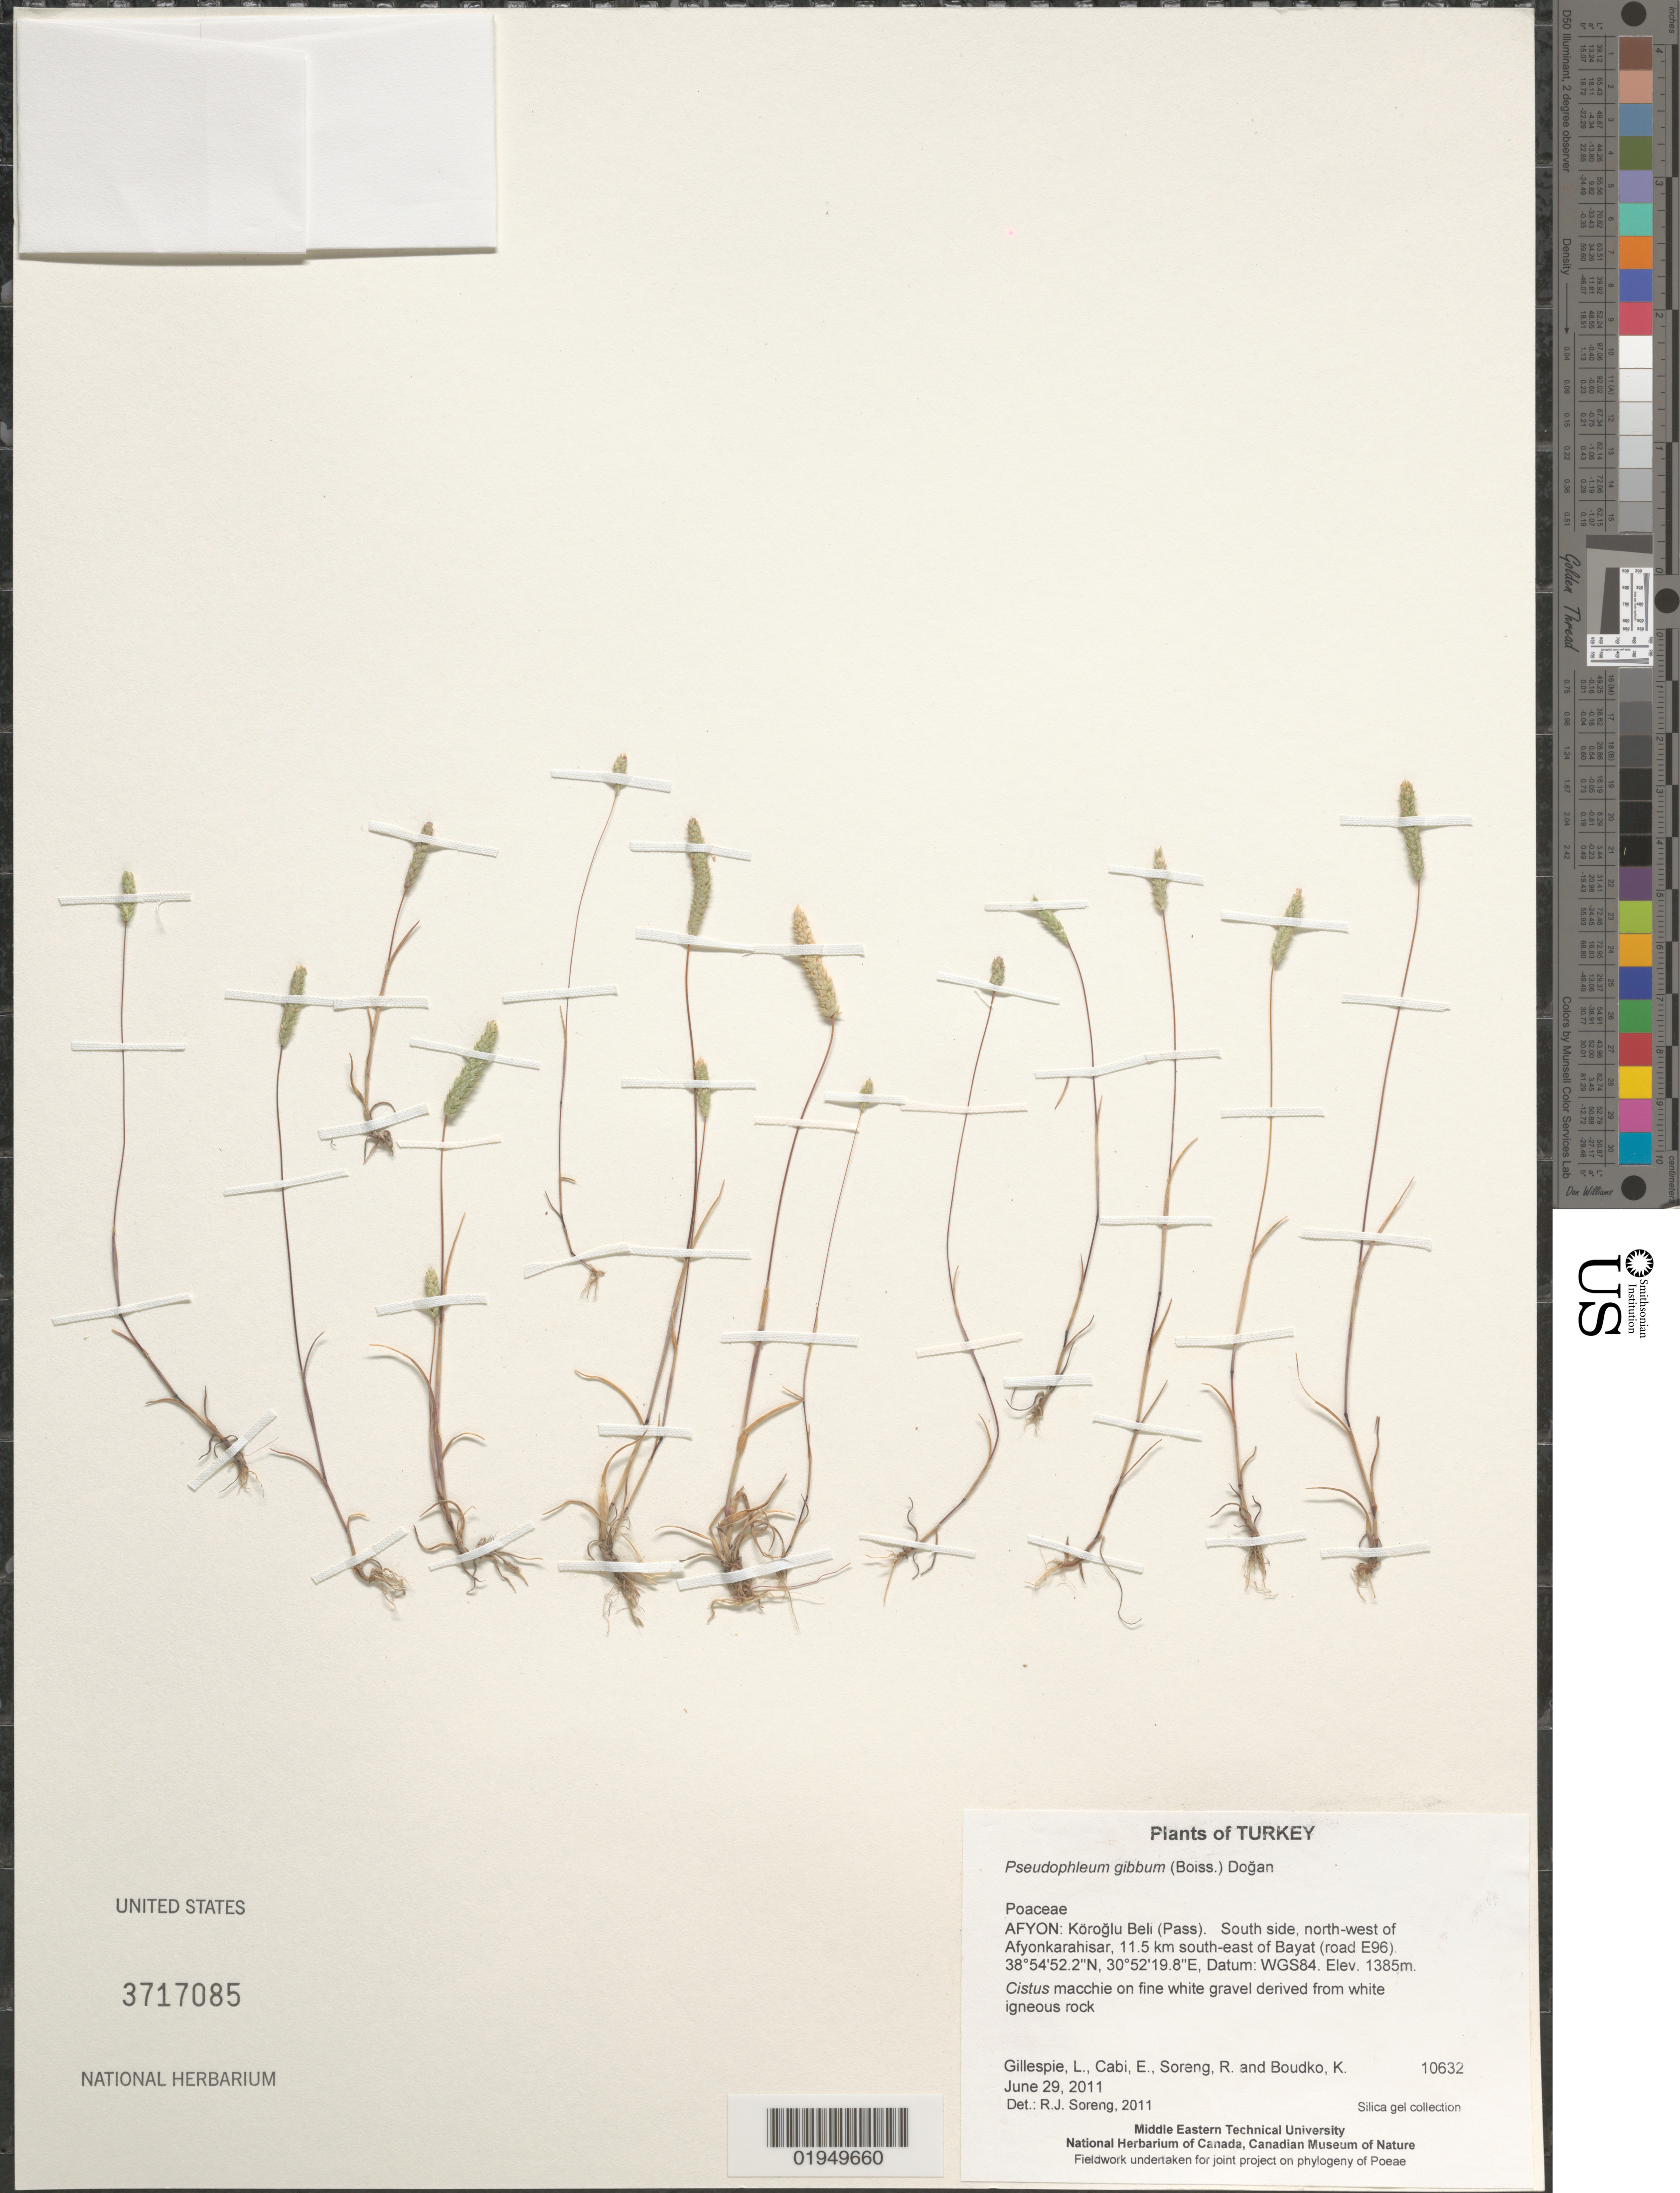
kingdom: Plantae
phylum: Tracheophyta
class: Liliopsida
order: Poales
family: Poaceae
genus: Pseudophleum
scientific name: Pseudophleum gibbum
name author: (Boiss.) Doğan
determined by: Soreng, Robert J., Research Associate (BOT), Smithsonian Institution - National Museum of Natural History (UNITED STATES)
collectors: L. J. Gillespie, E. Cabi, R. J. Soreng & K. Boudko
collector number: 10632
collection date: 2011-06-29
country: Turkey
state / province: Afyonkarahisar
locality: Köroglu Beli (Pass). South side, north-west of Afyonkarahisar, 11.5 km south-east of Bayat (road E96)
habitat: Cistus macchie on fine white gravel derived from white igneous rock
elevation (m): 1385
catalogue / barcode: US 3717085